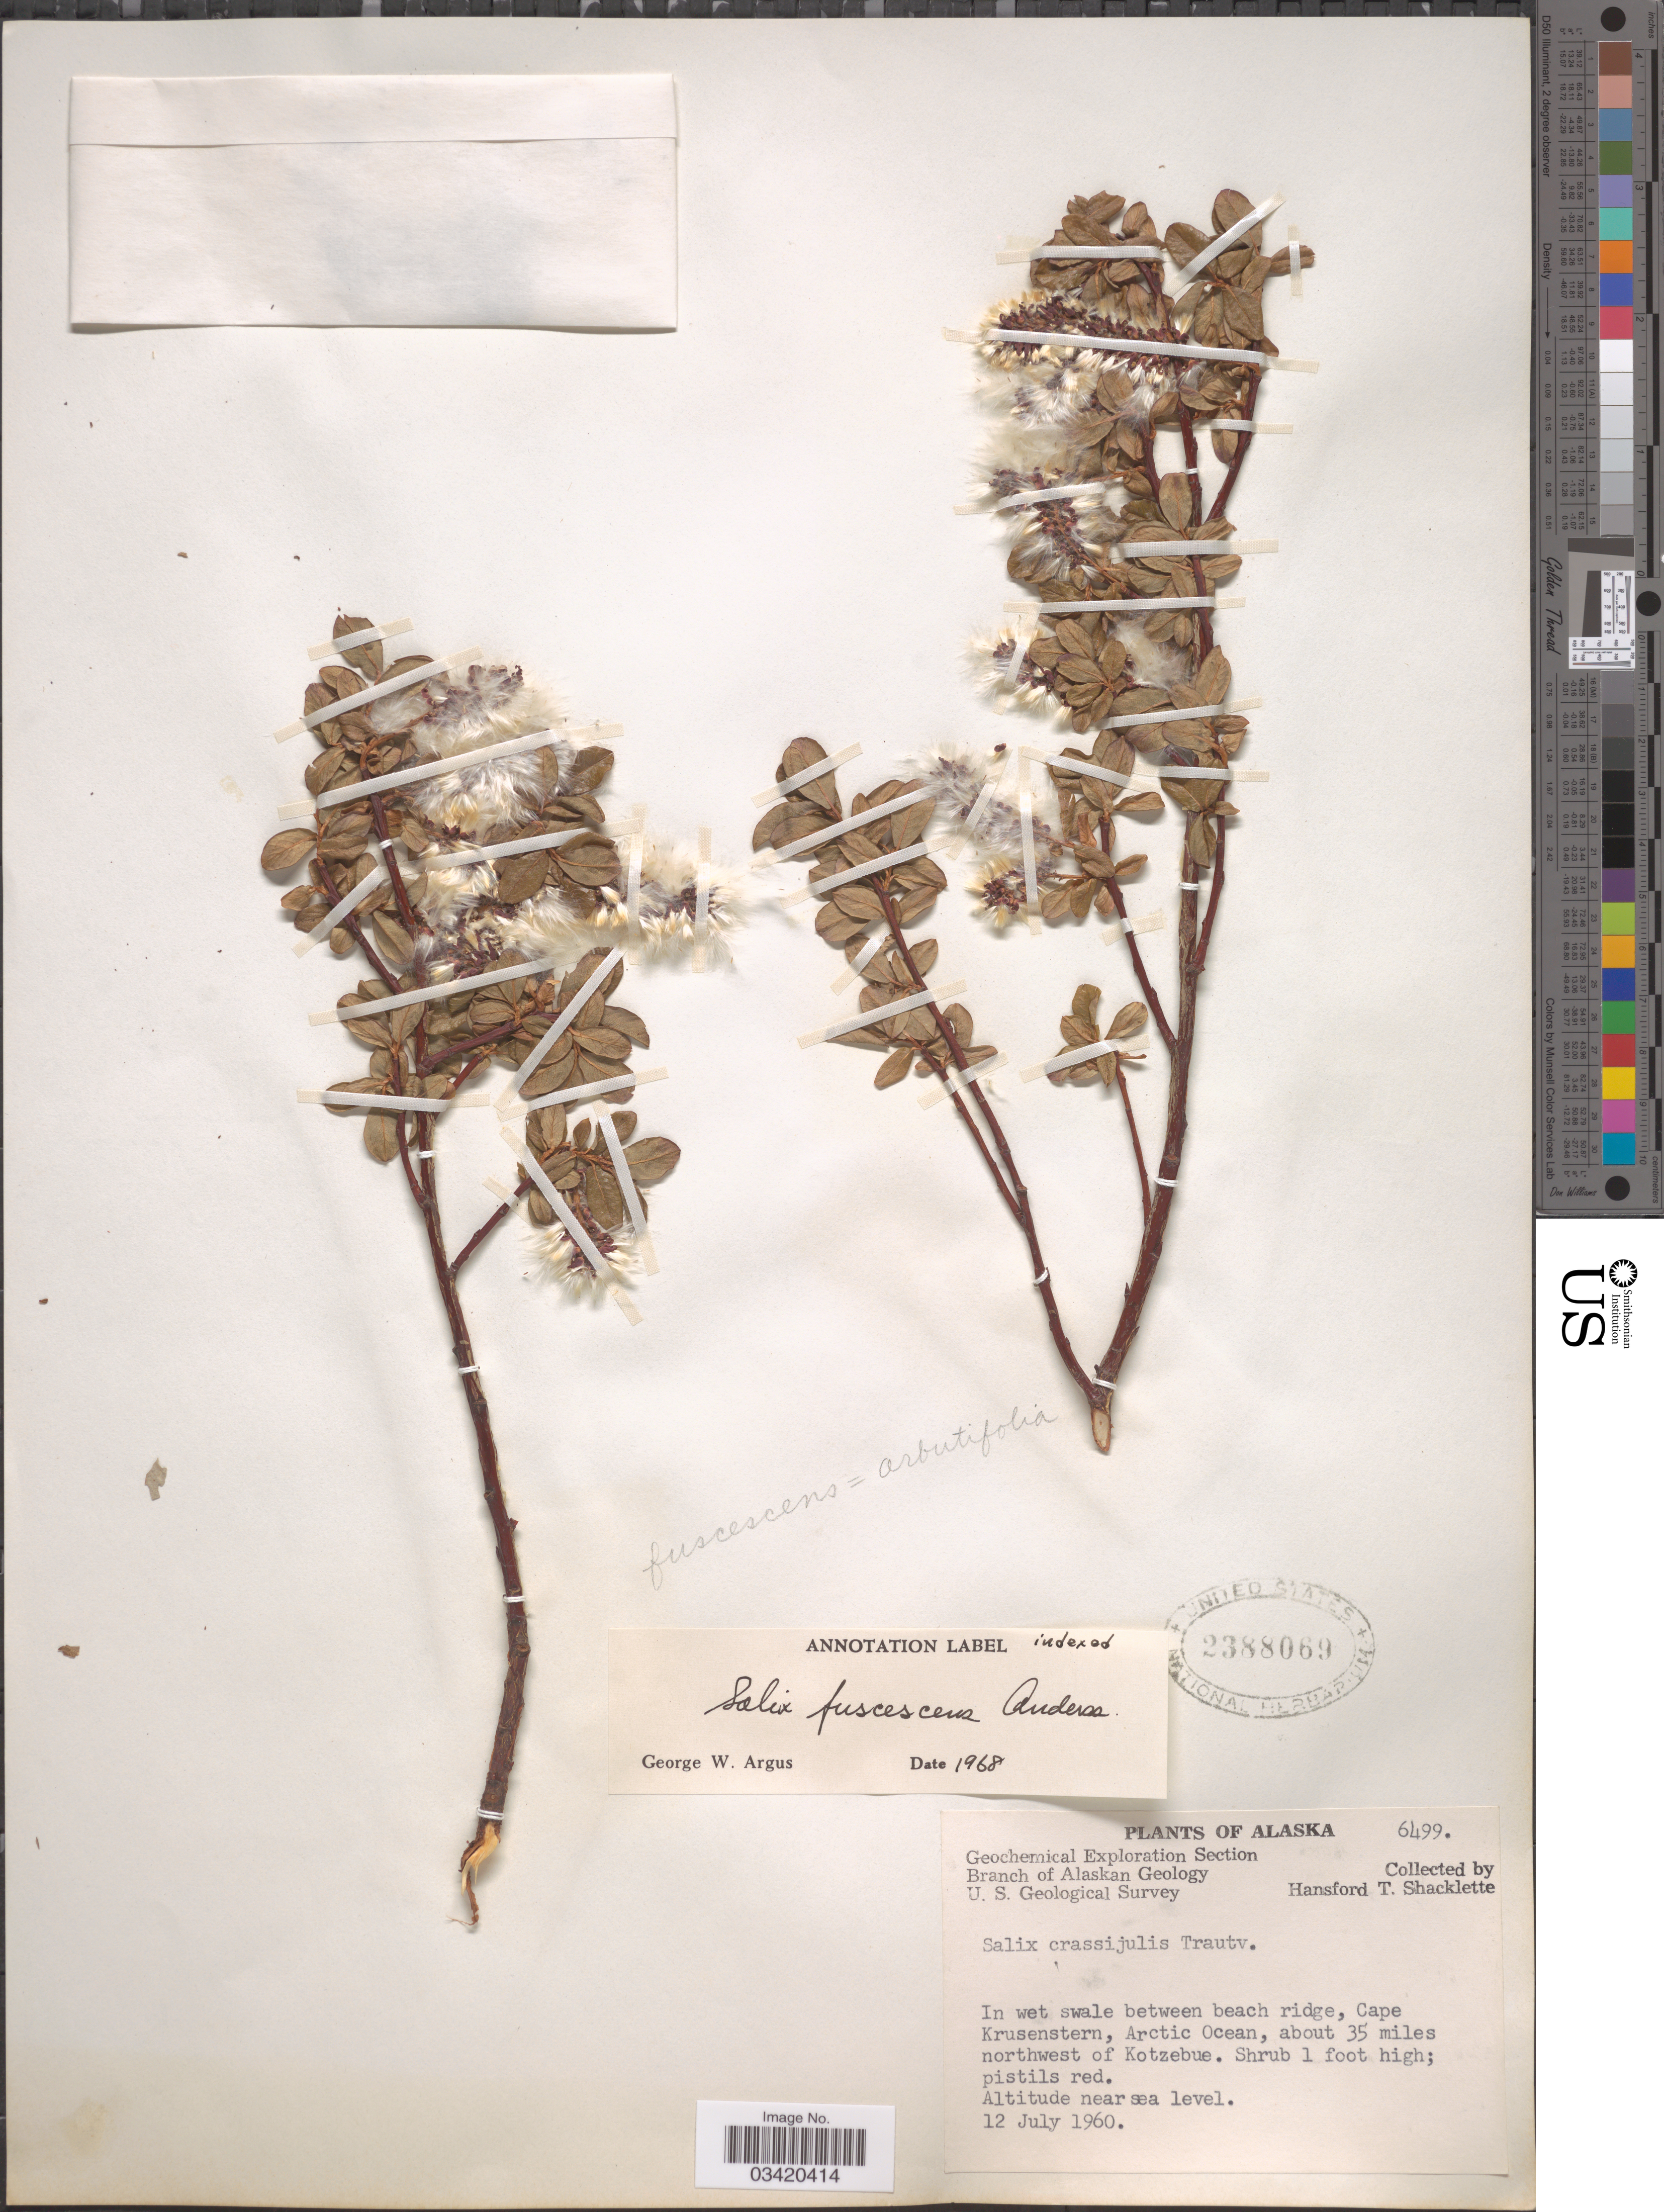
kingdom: Plantae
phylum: Tracheophyta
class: Magnoliopsida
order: Malpighiales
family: Salicaceae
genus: Salix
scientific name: Salix fuscescens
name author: Andersson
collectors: H. Shacklette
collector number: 6499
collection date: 1960-07-12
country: United States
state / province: Alaska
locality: In wet swale between beach ridge, Cape Krusenstern, Arctic Ocean, about 35 miles northwest of Kotzebue.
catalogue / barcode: US 2388069